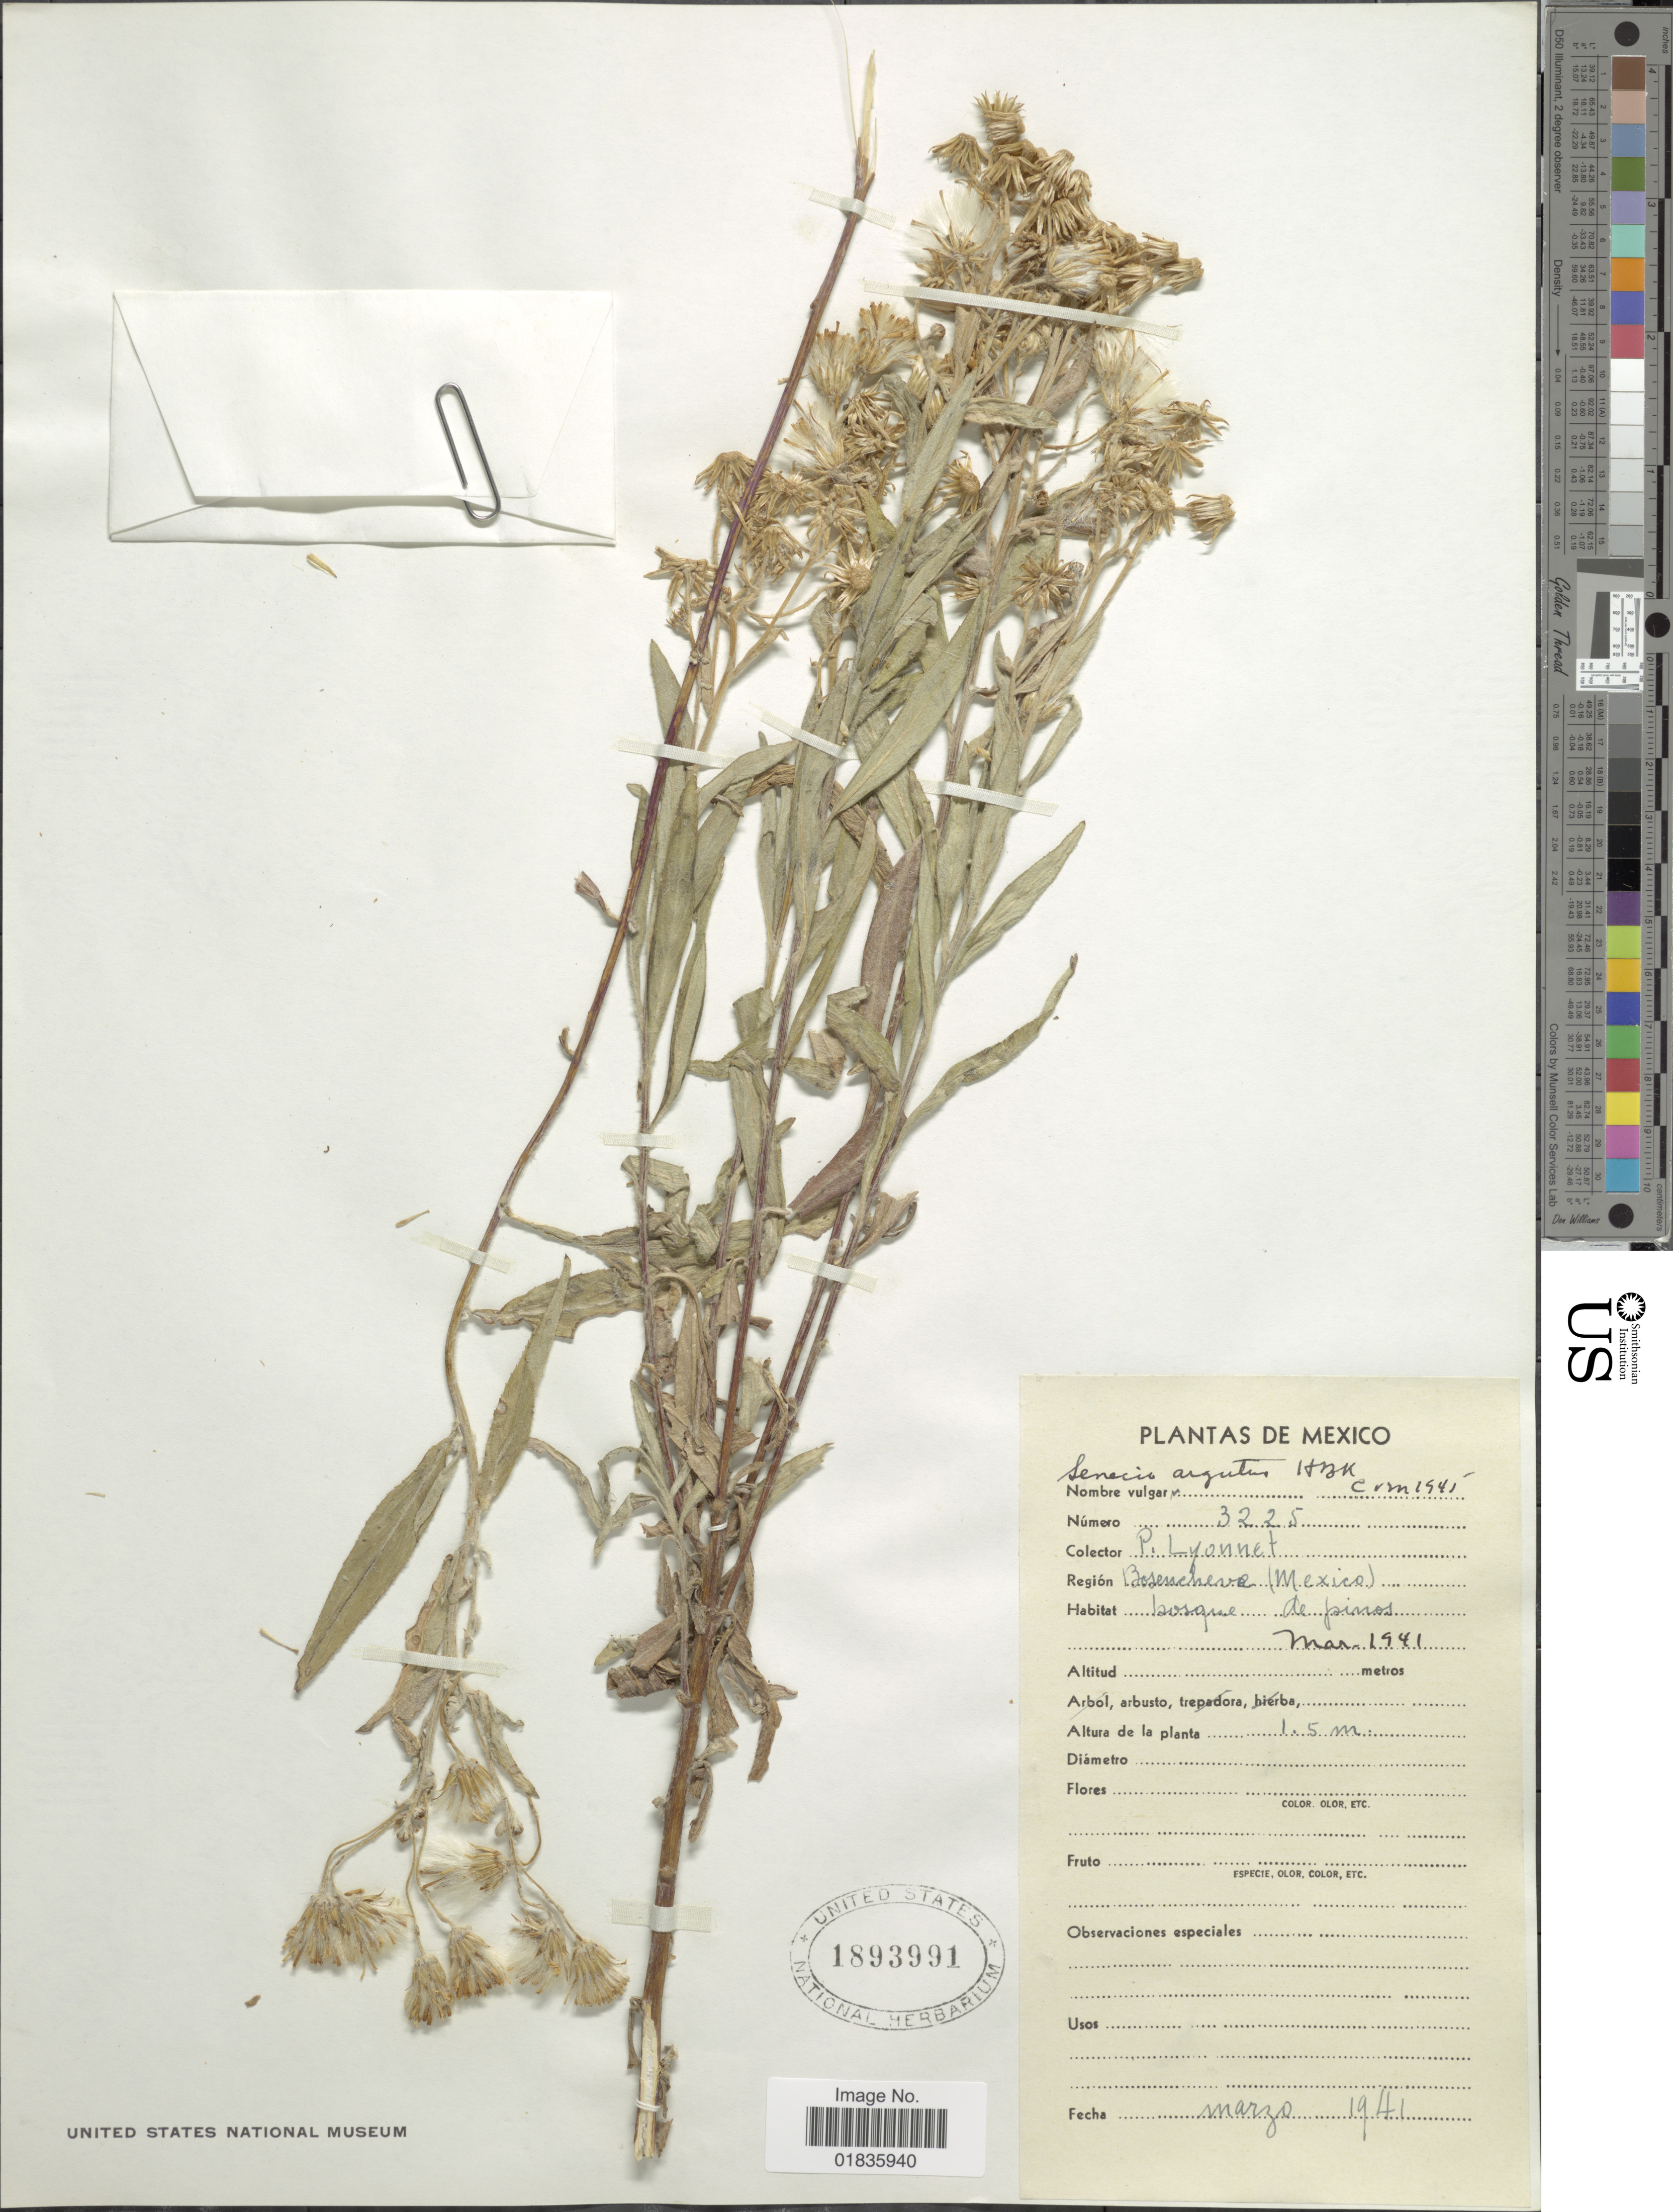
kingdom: Plantae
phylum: Tracheophyta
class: Magnoliopsida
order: Asterales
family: Asteraceae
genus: Senecio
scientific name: Senecio argutus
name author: Kunth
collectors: P. Lyonnet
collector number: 3225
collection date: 1941-03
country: Mexico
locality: Bosesscheve (Mexico).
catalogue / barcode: US 1893991